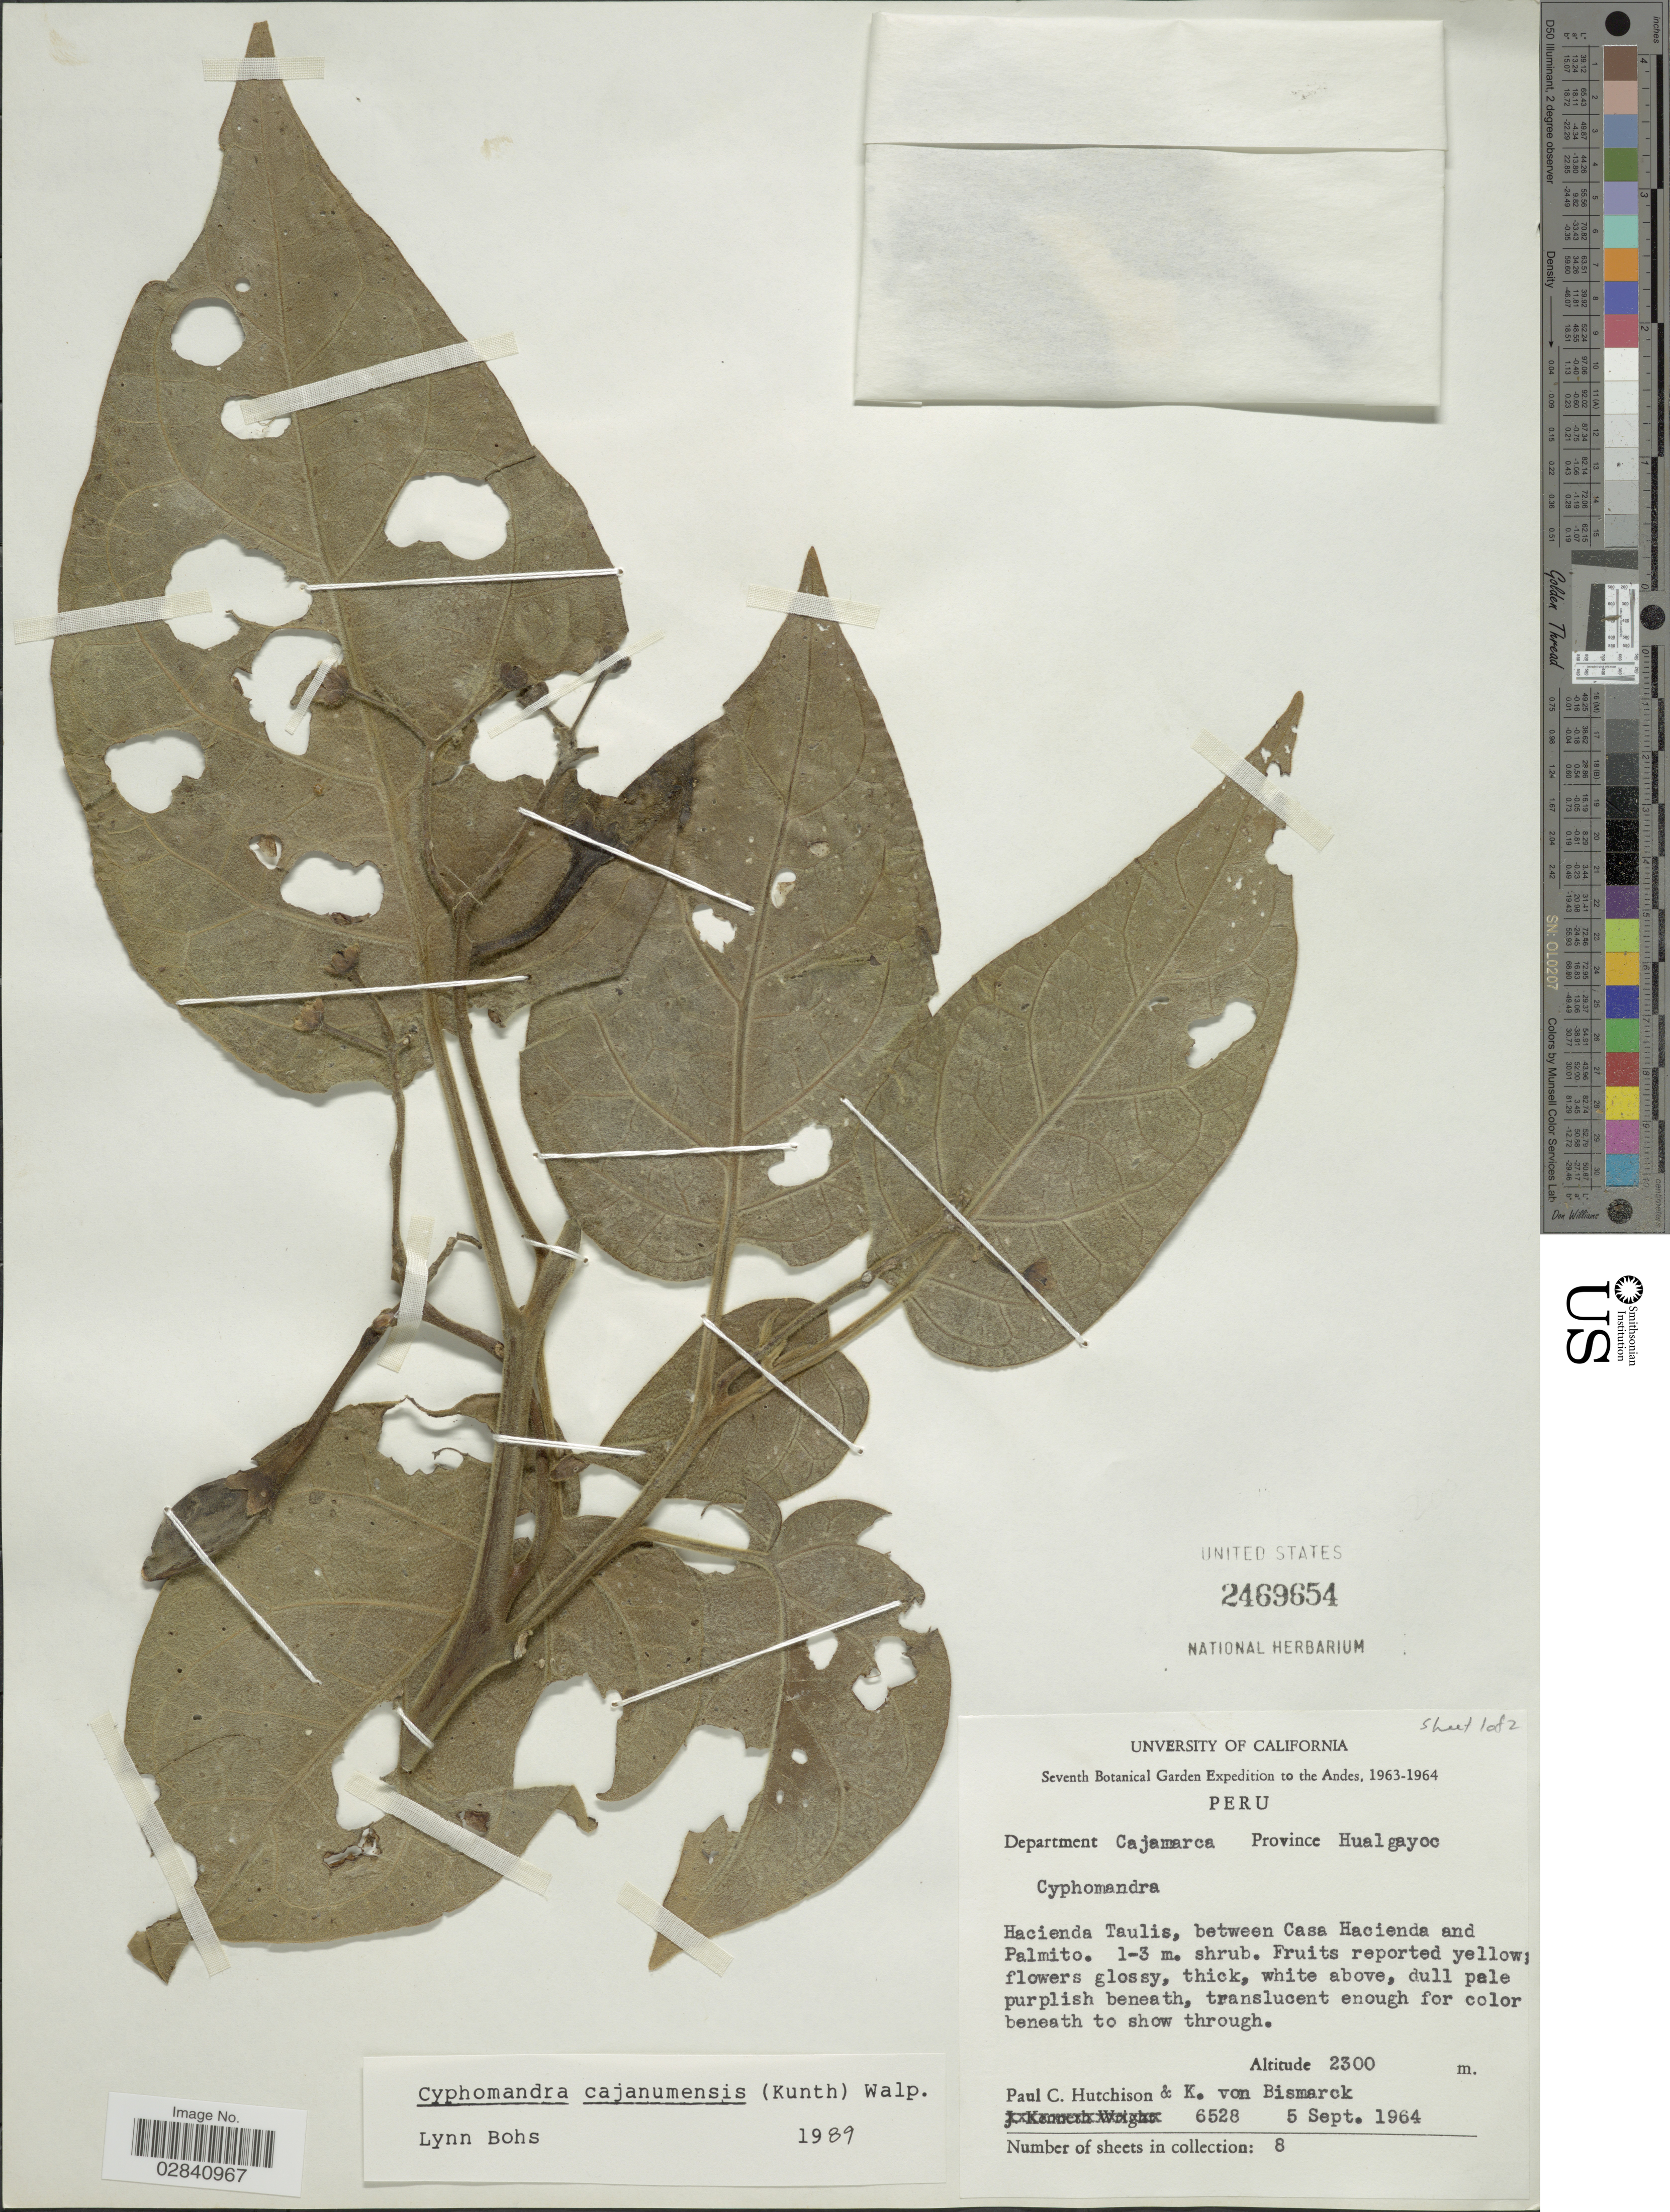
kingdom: Plantae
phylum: Tracheophyta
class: Magnoliopsida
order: Solanales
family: Solanaceae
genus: Cyphomandra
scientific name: Cyphomandra cajanumensis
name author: (Kunth) Sendtn. ex Walp.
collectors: P. C. Hutchison & K. von Bismarck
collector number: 6528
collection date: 1964-09-05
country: Peru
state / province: Cajamarca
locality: Andes. Department Cajamarca, Province Hualgayoc. Hacienda Taulis, between Casa Hacienda and Palmito.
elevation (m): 2300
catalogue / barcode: US 2469654